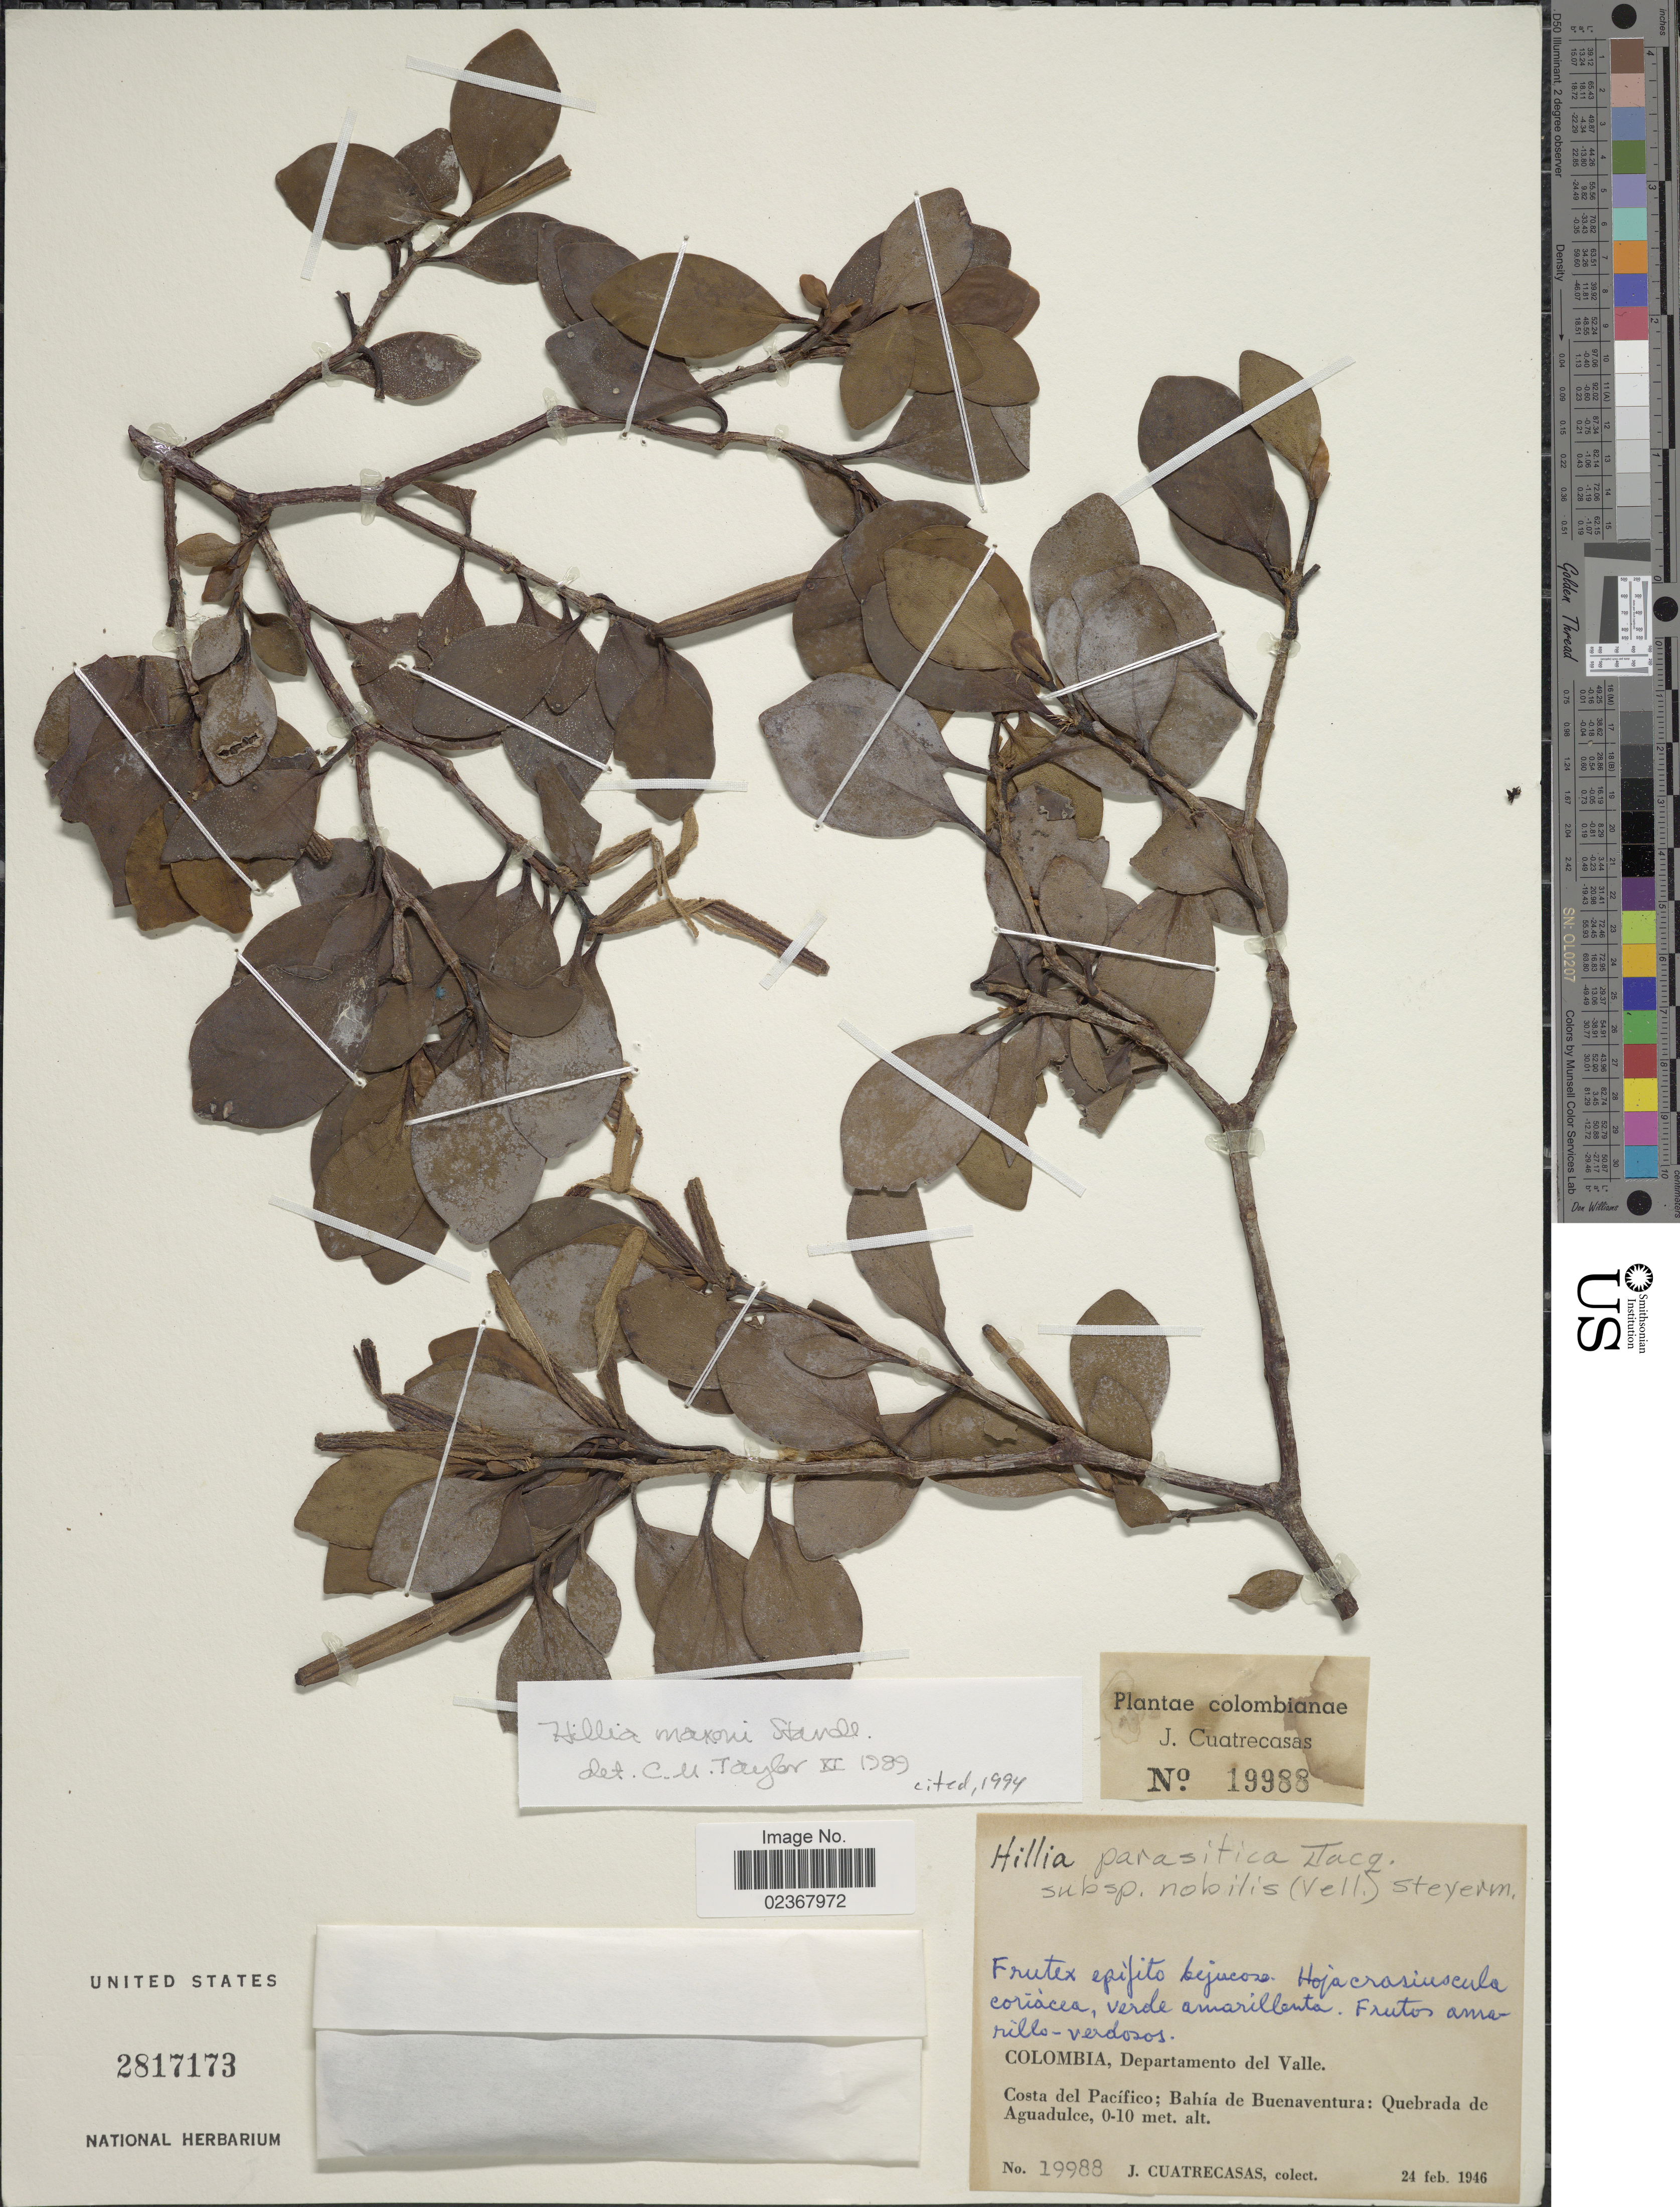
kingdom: Plantae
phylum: Tracheophyta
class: Magnoliopsida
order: Gentianales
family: Rubiaceae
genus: Hillia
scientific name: Hillia maxonii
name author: Standl.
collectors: J. Cuatrecasas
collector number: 19988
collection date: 1946-02-24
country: Colombia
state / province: Valle del Cauca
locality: Departamento del Valle, Costa del Pacifico: Bahia de Buenaventura: Quebrada de Aguadulce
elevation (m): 0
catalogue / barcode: US 2817173